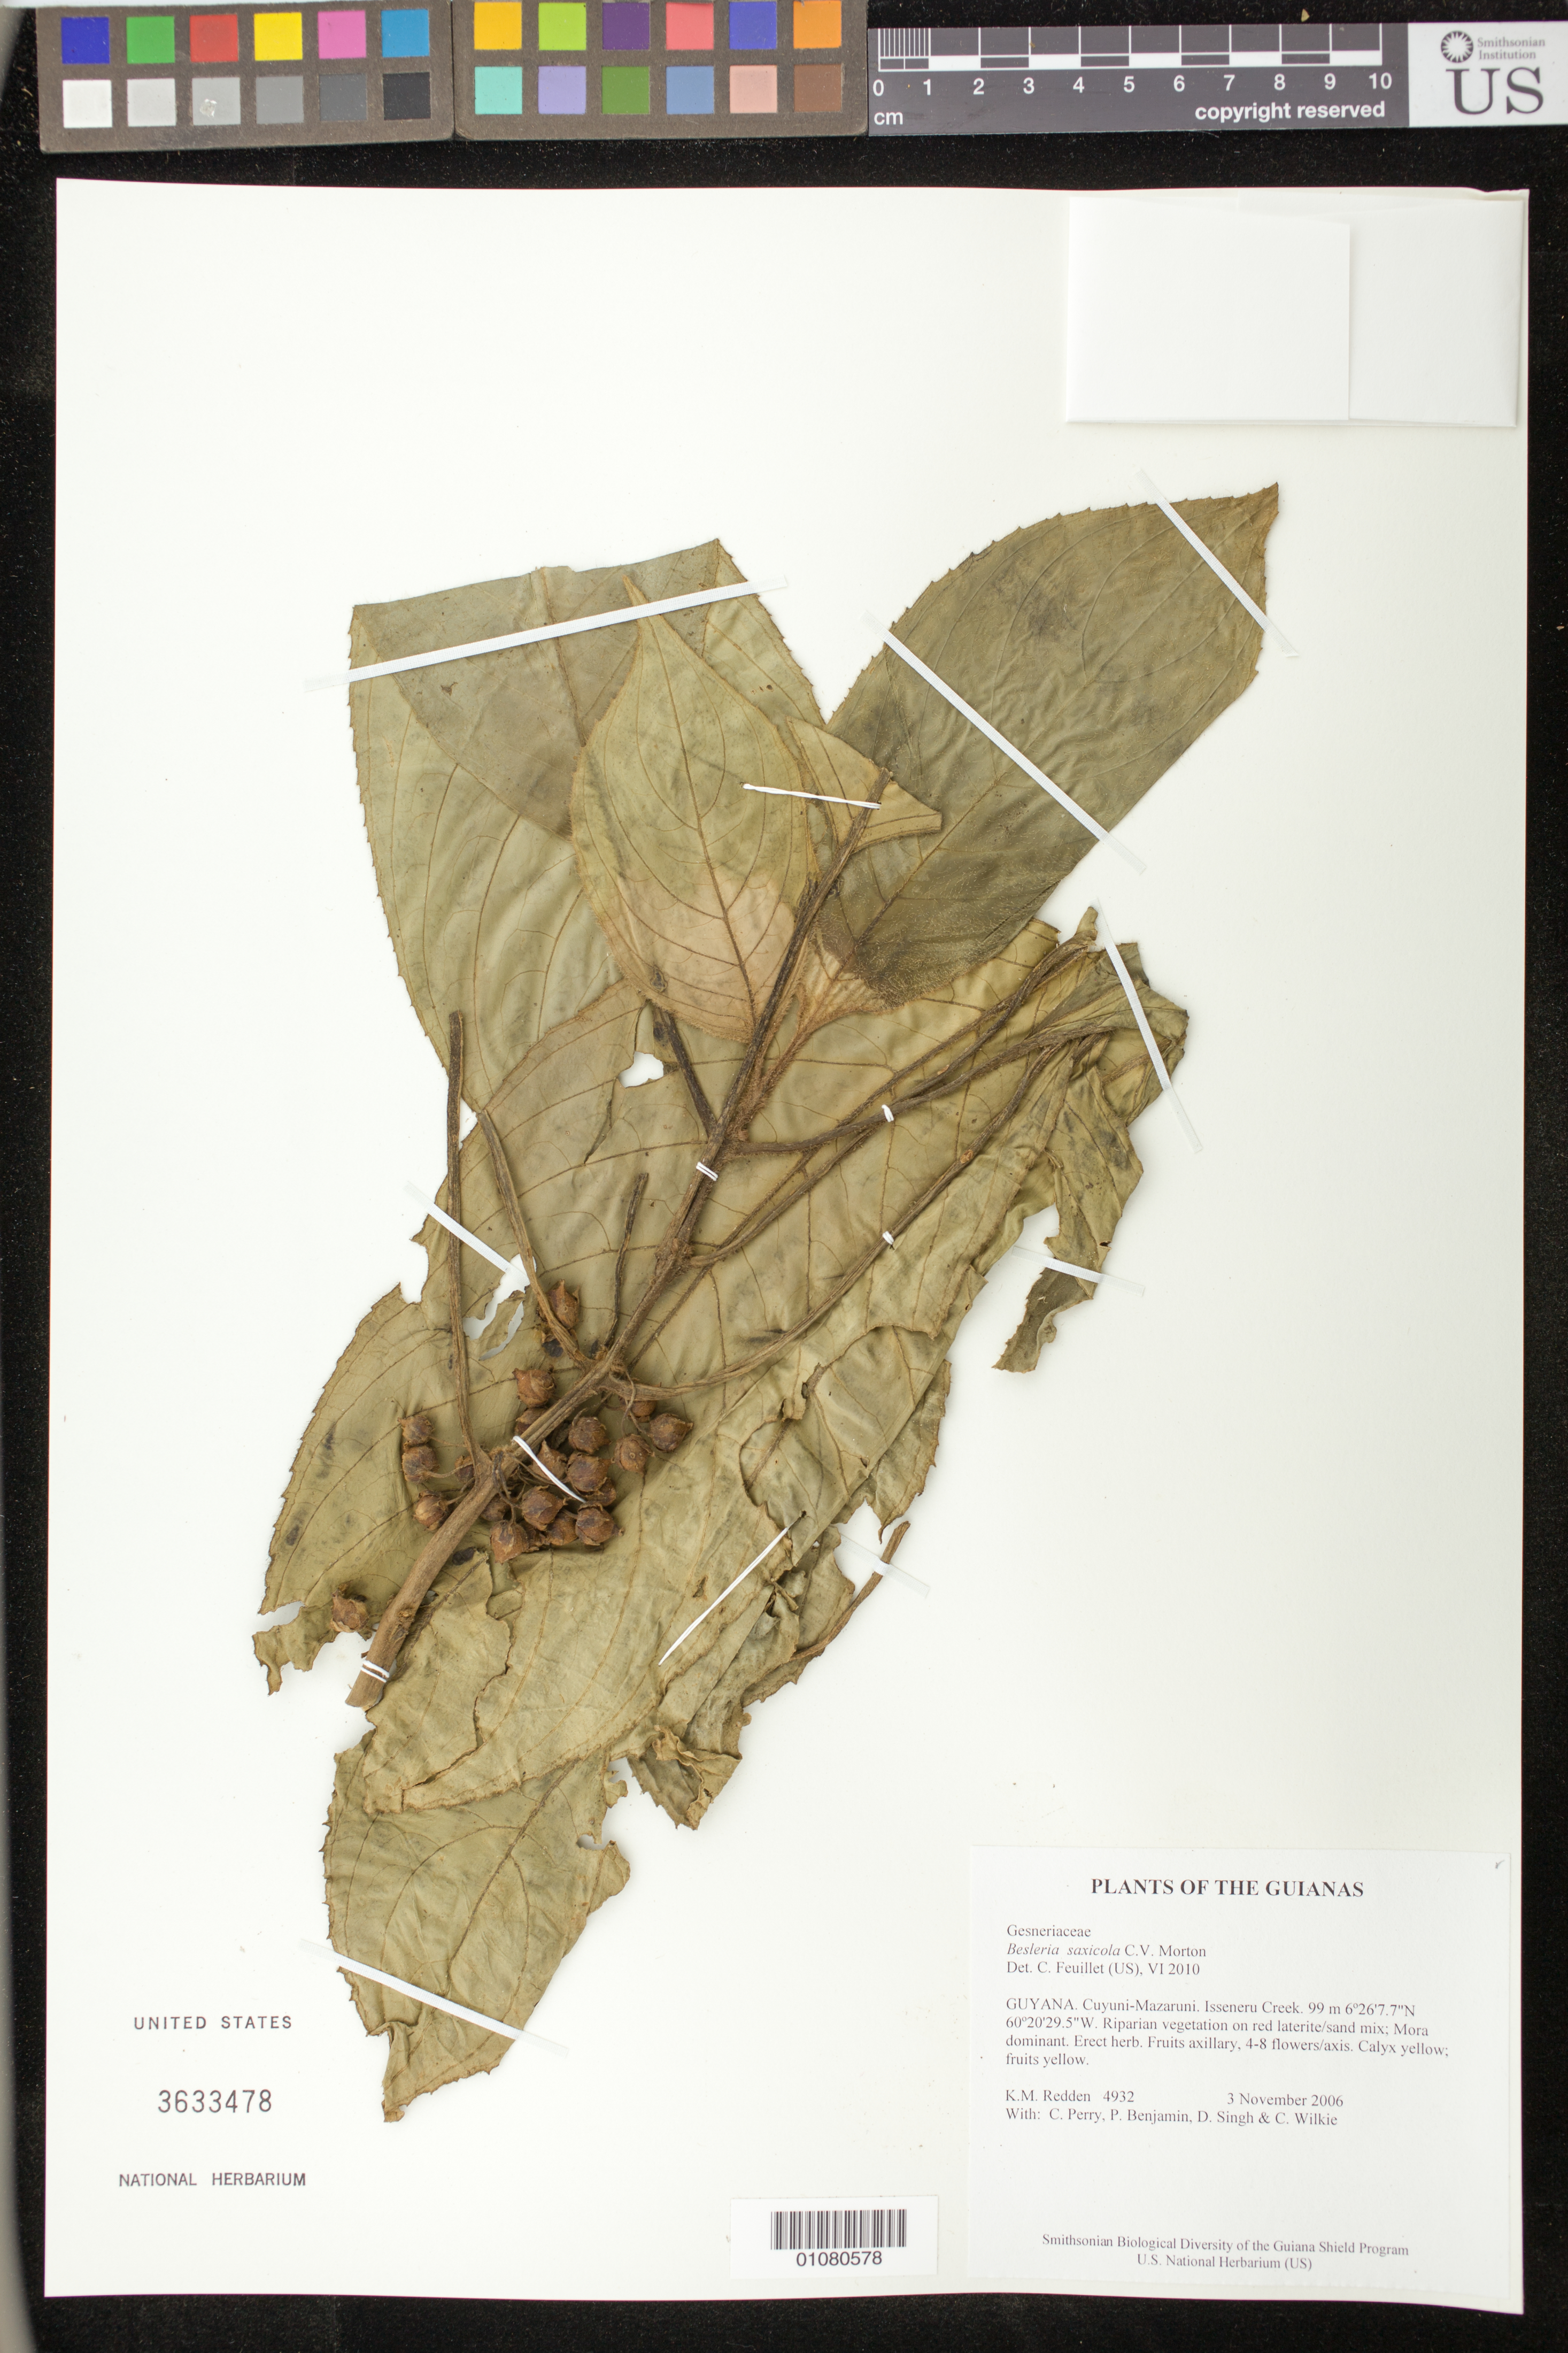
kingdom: Plantae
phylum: Tracheophyta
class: Magnoliopsida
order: Lamiales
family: Gesneriaceae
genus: Besleria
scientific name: Besleria saxicola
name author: C.V. Morton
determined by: Feuillet, C.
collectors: K. M. Redden, C. Perry, P. Benjamin, D. Singh & C. Wilkie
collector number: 4932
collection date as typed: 03 Nov 2006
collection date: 2006-11-03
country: Guyana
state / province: Cuyuni-Mazaruni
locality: Isseneru Creek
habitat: Riparian vegetation on red laterite/sand mix; Mora dominant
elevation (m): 99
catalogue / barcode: US 3633478